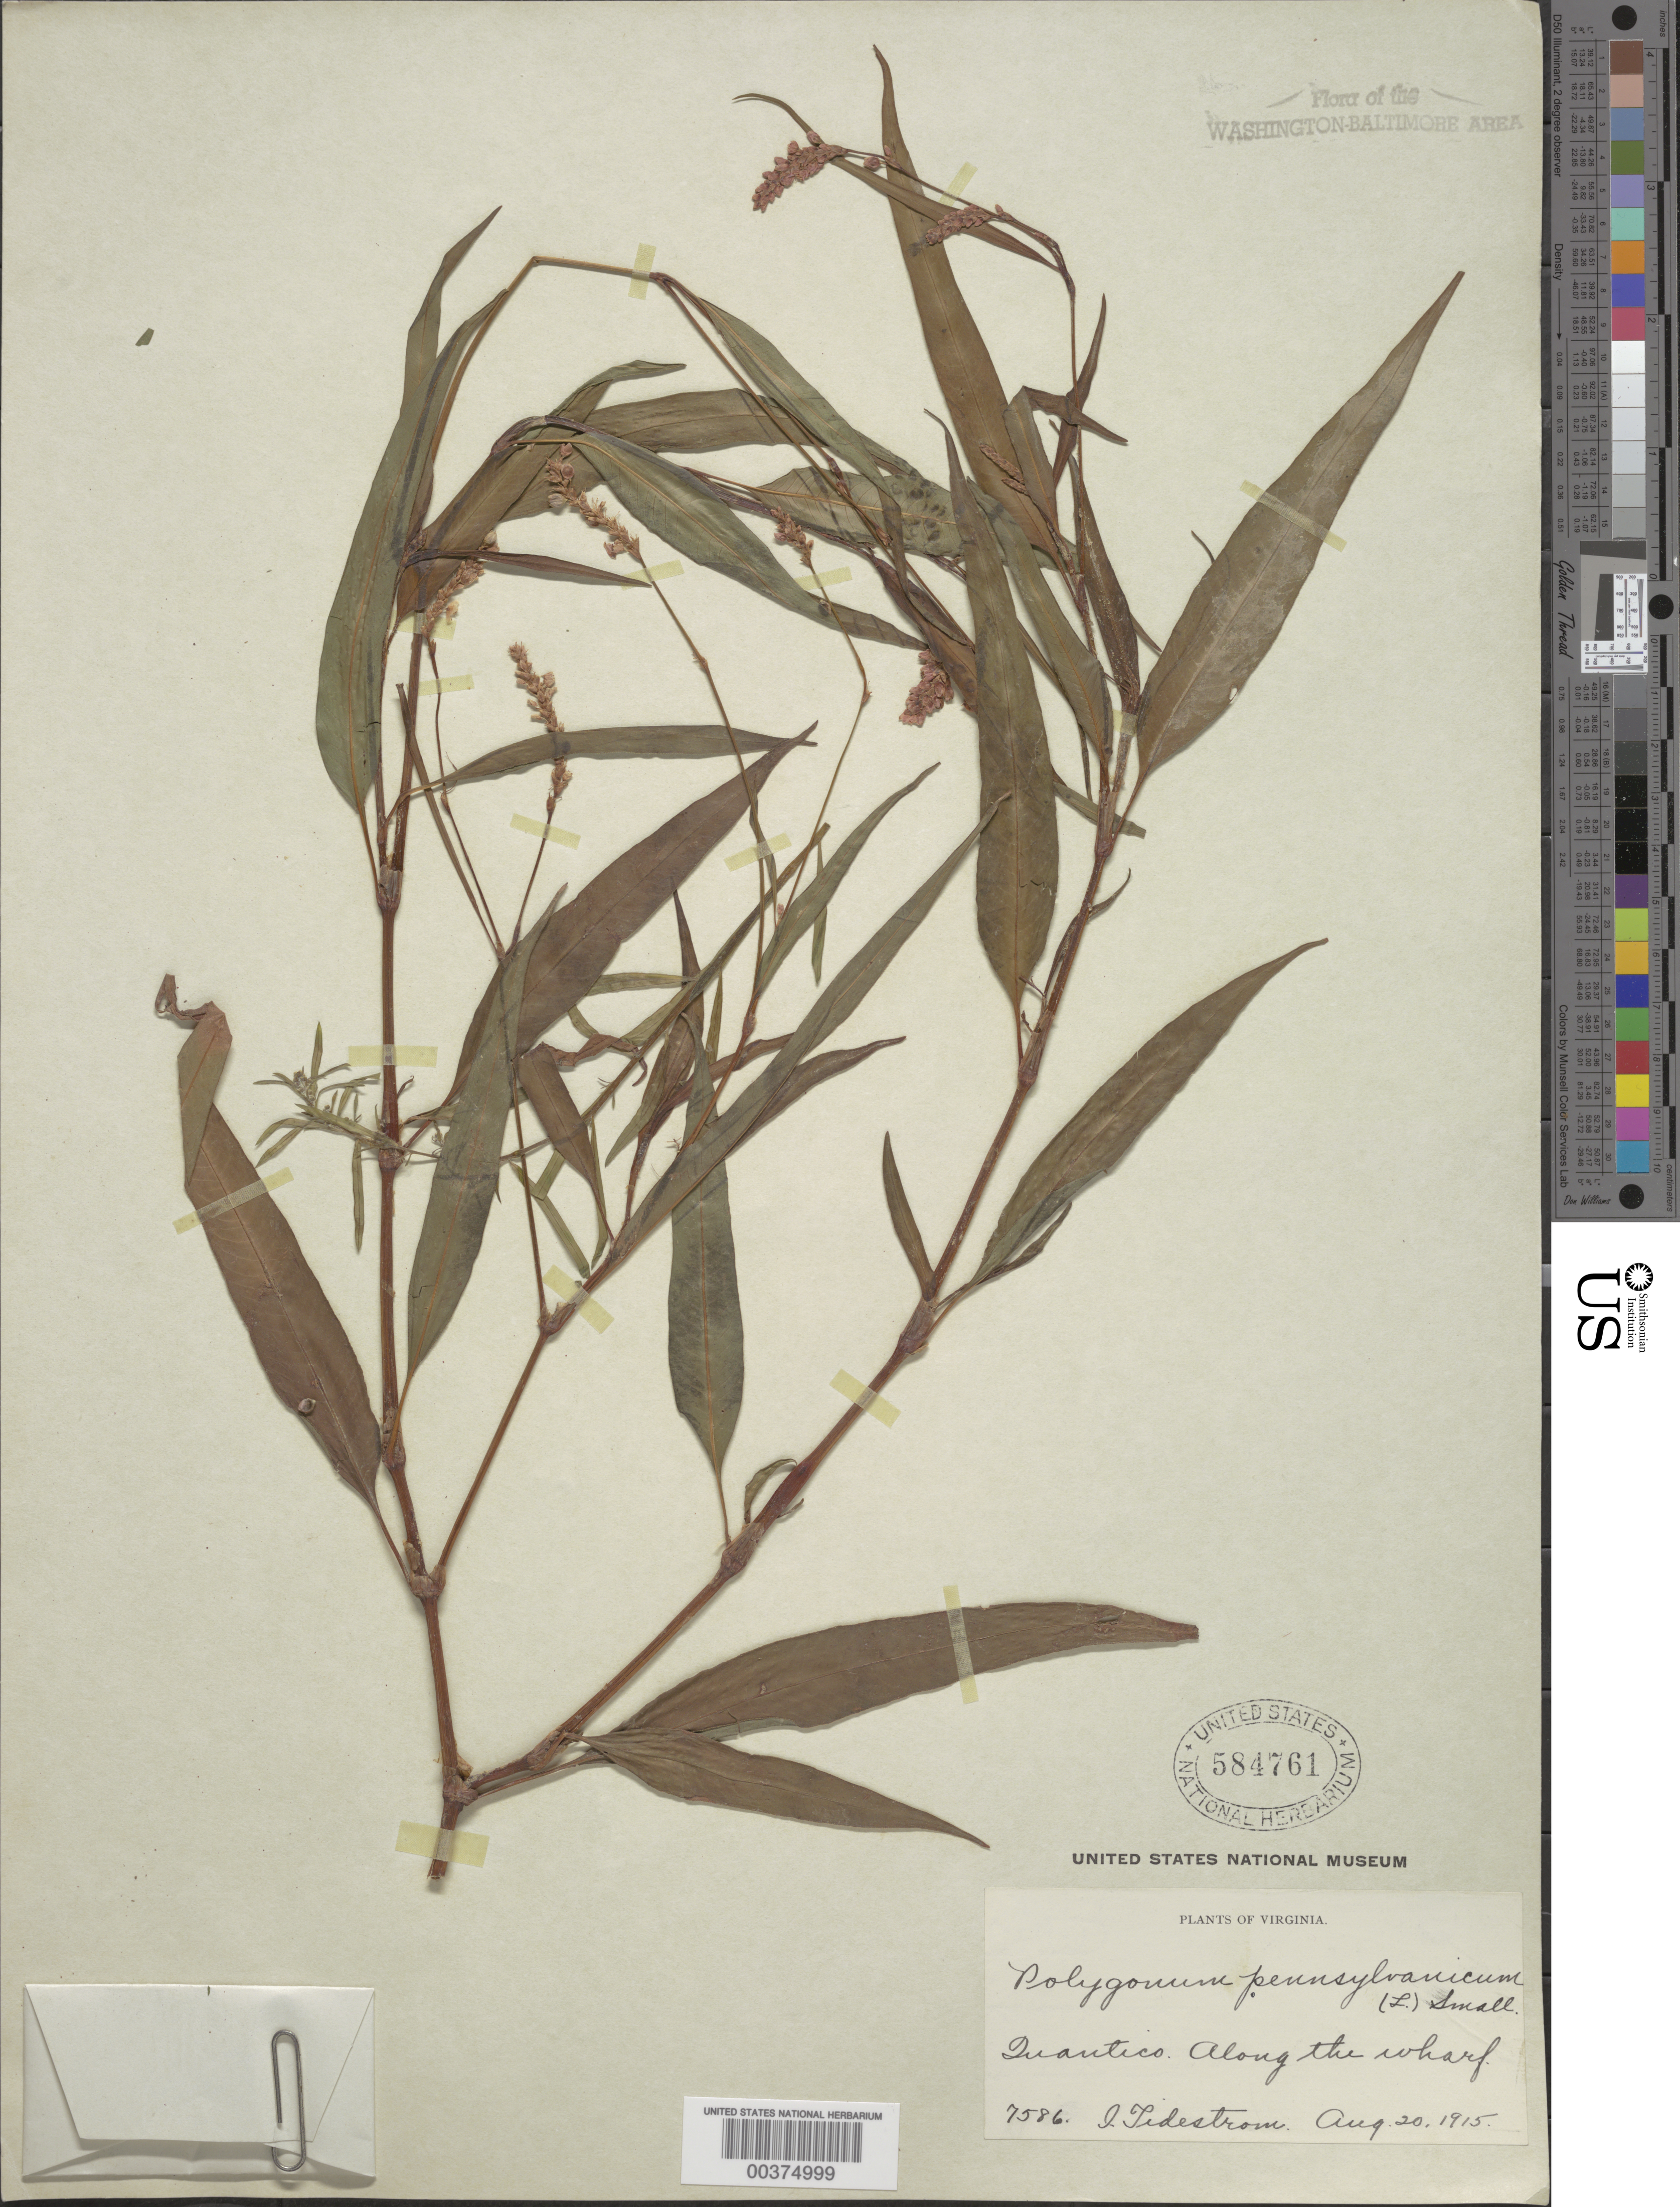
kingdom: Plantae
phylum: Tracheophyta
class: Magnoliopsida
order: Caryophyllales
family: Polygonaceae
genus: Persicaria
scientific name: Persicaria pensylvanica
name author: (L.) M. Gómez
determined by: Atha, D. E.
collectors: I. F. Tidestrom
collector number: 7586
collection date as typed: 20 Aug 1915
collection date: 1915-08-20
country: United States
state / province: Virginia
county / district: Prince William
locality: Quantico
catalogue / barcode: US 584761